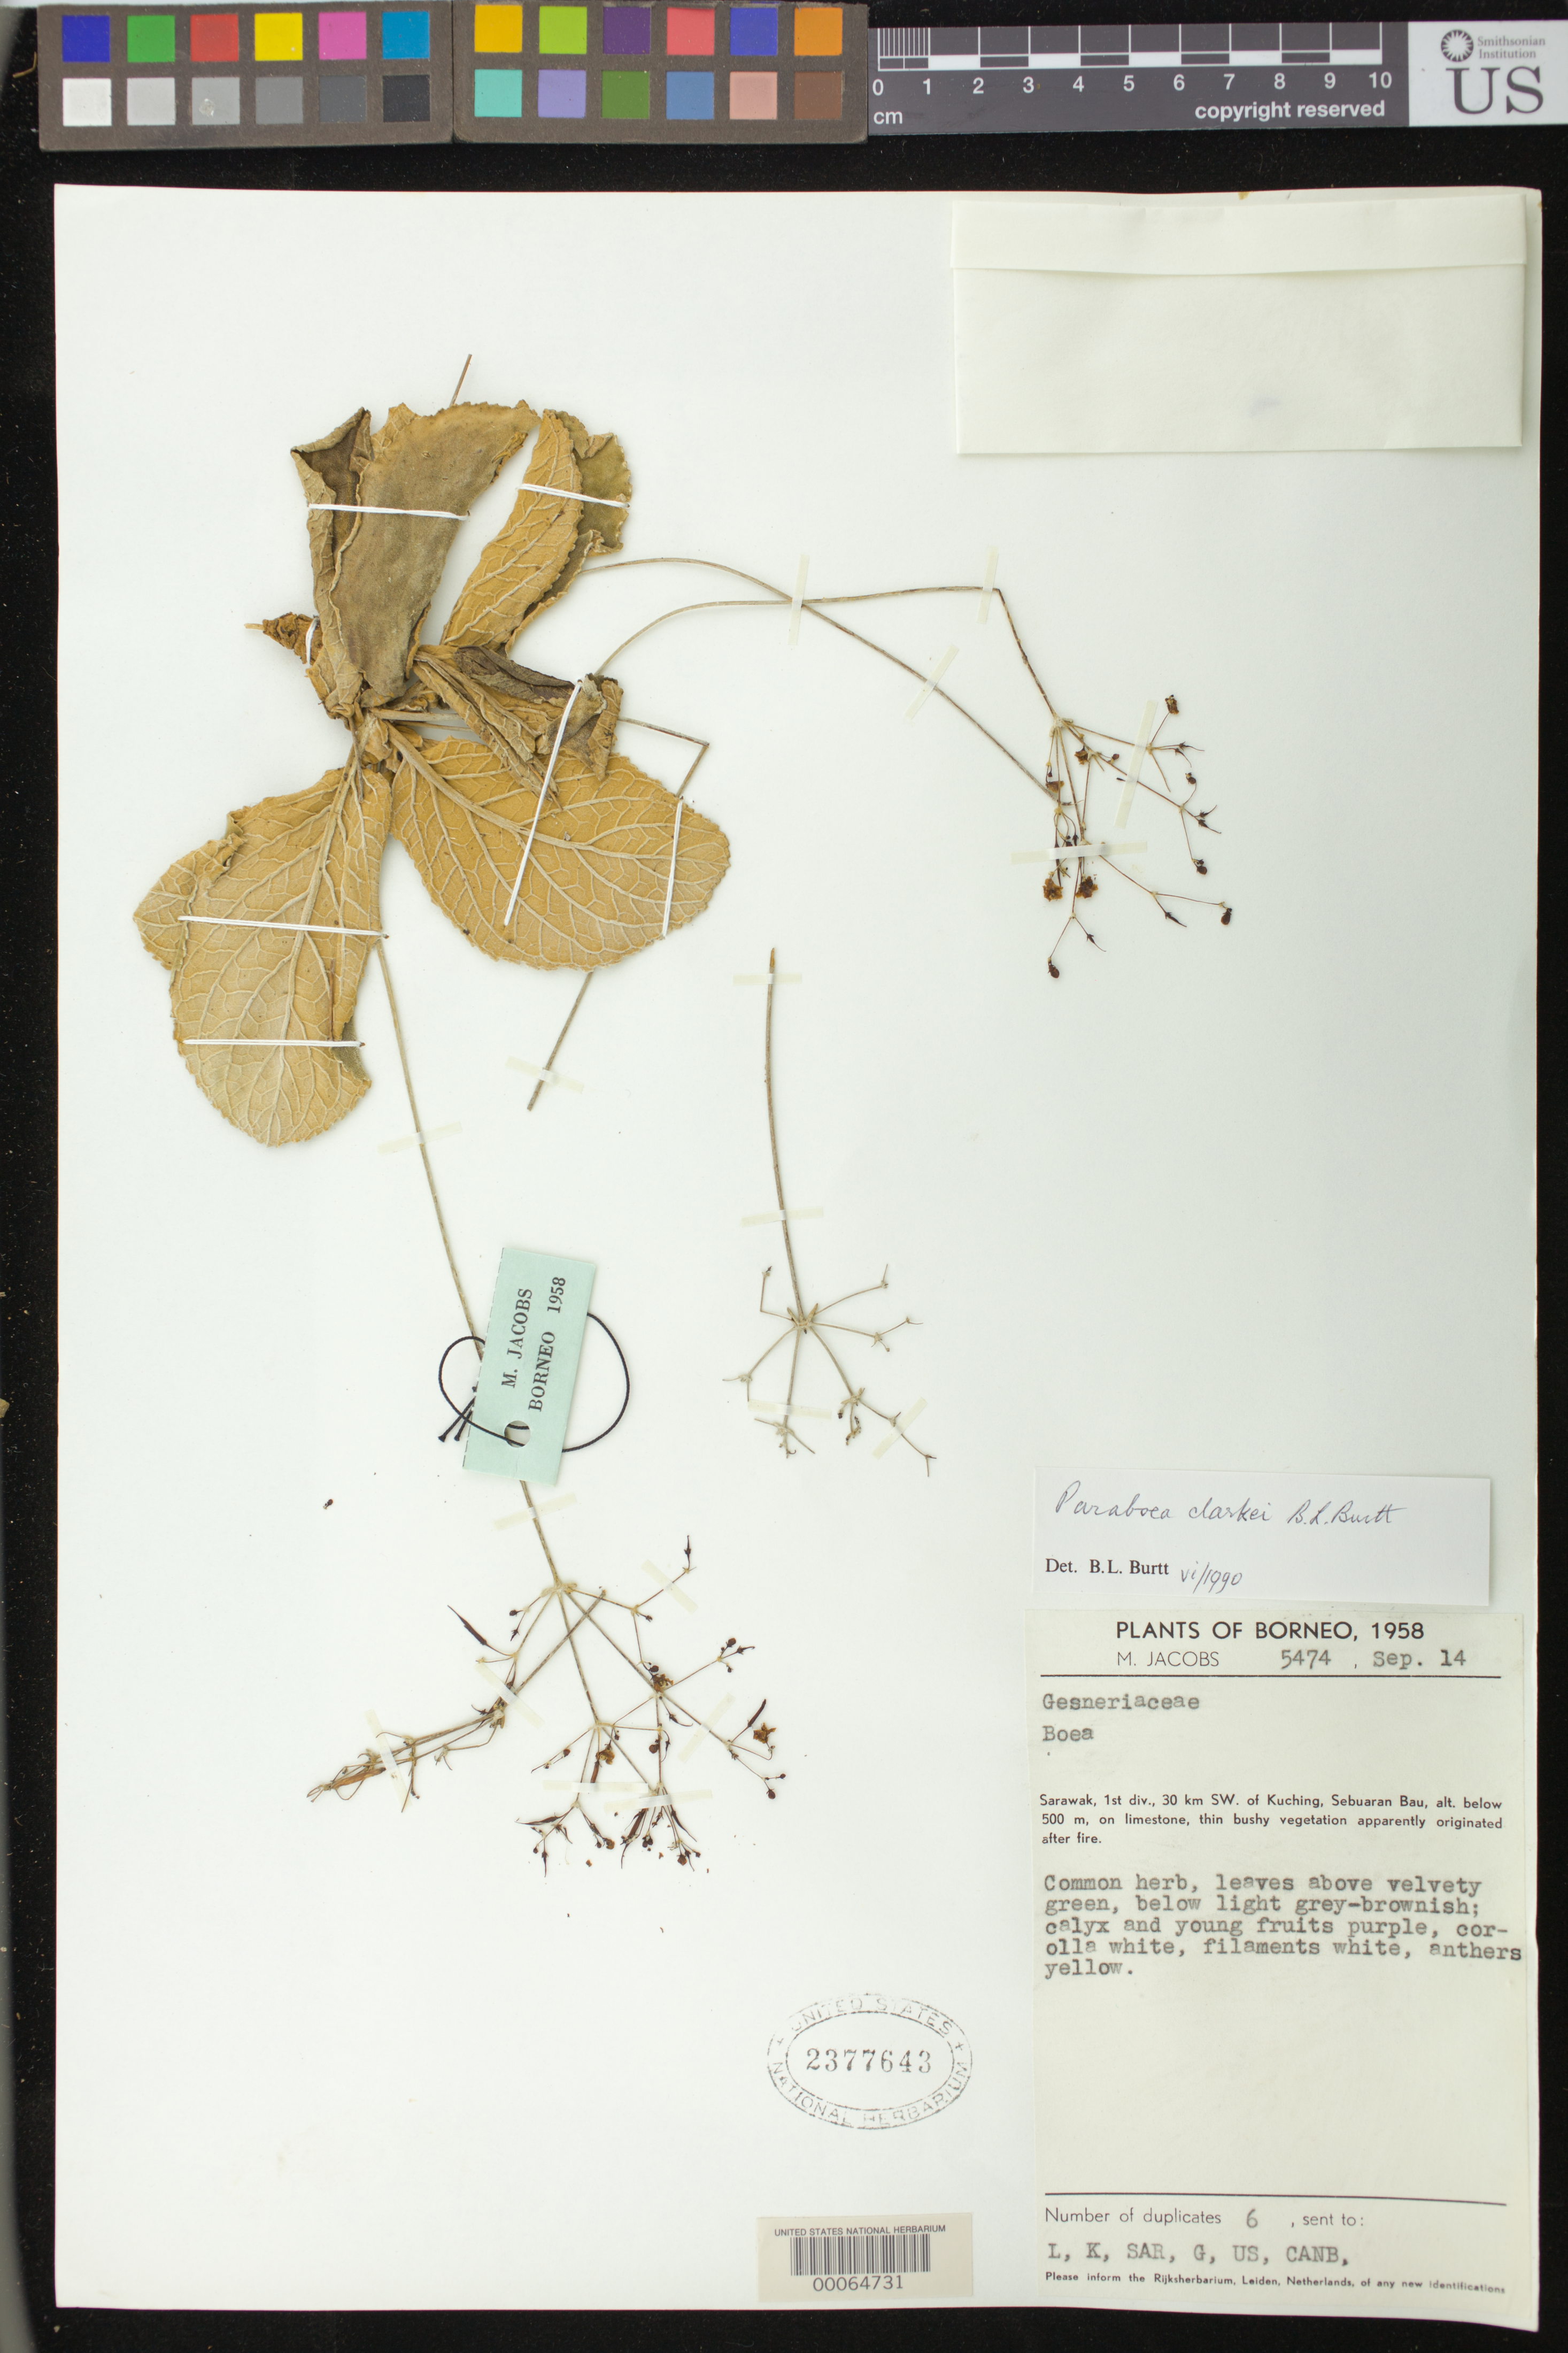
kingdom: Plantae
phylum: Tracheophyta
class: Magnoliopsida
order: Lamiales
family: Gesneriaceae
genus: Paraboea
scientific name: Paraboea clarkei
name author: B.L. Burtt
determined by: Burtt, B. L.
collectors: M. Jacobs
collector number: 5474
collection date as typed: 14 Sep 1958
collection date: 1958-09-14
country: Malaysia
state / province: Sarawak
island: Borneo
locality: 1st div, 30 km sw of kuching, sebuaran bau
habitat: Limestone, thin bushy vegetation apparently originated after fire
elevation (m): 0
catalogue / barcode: US 2377643